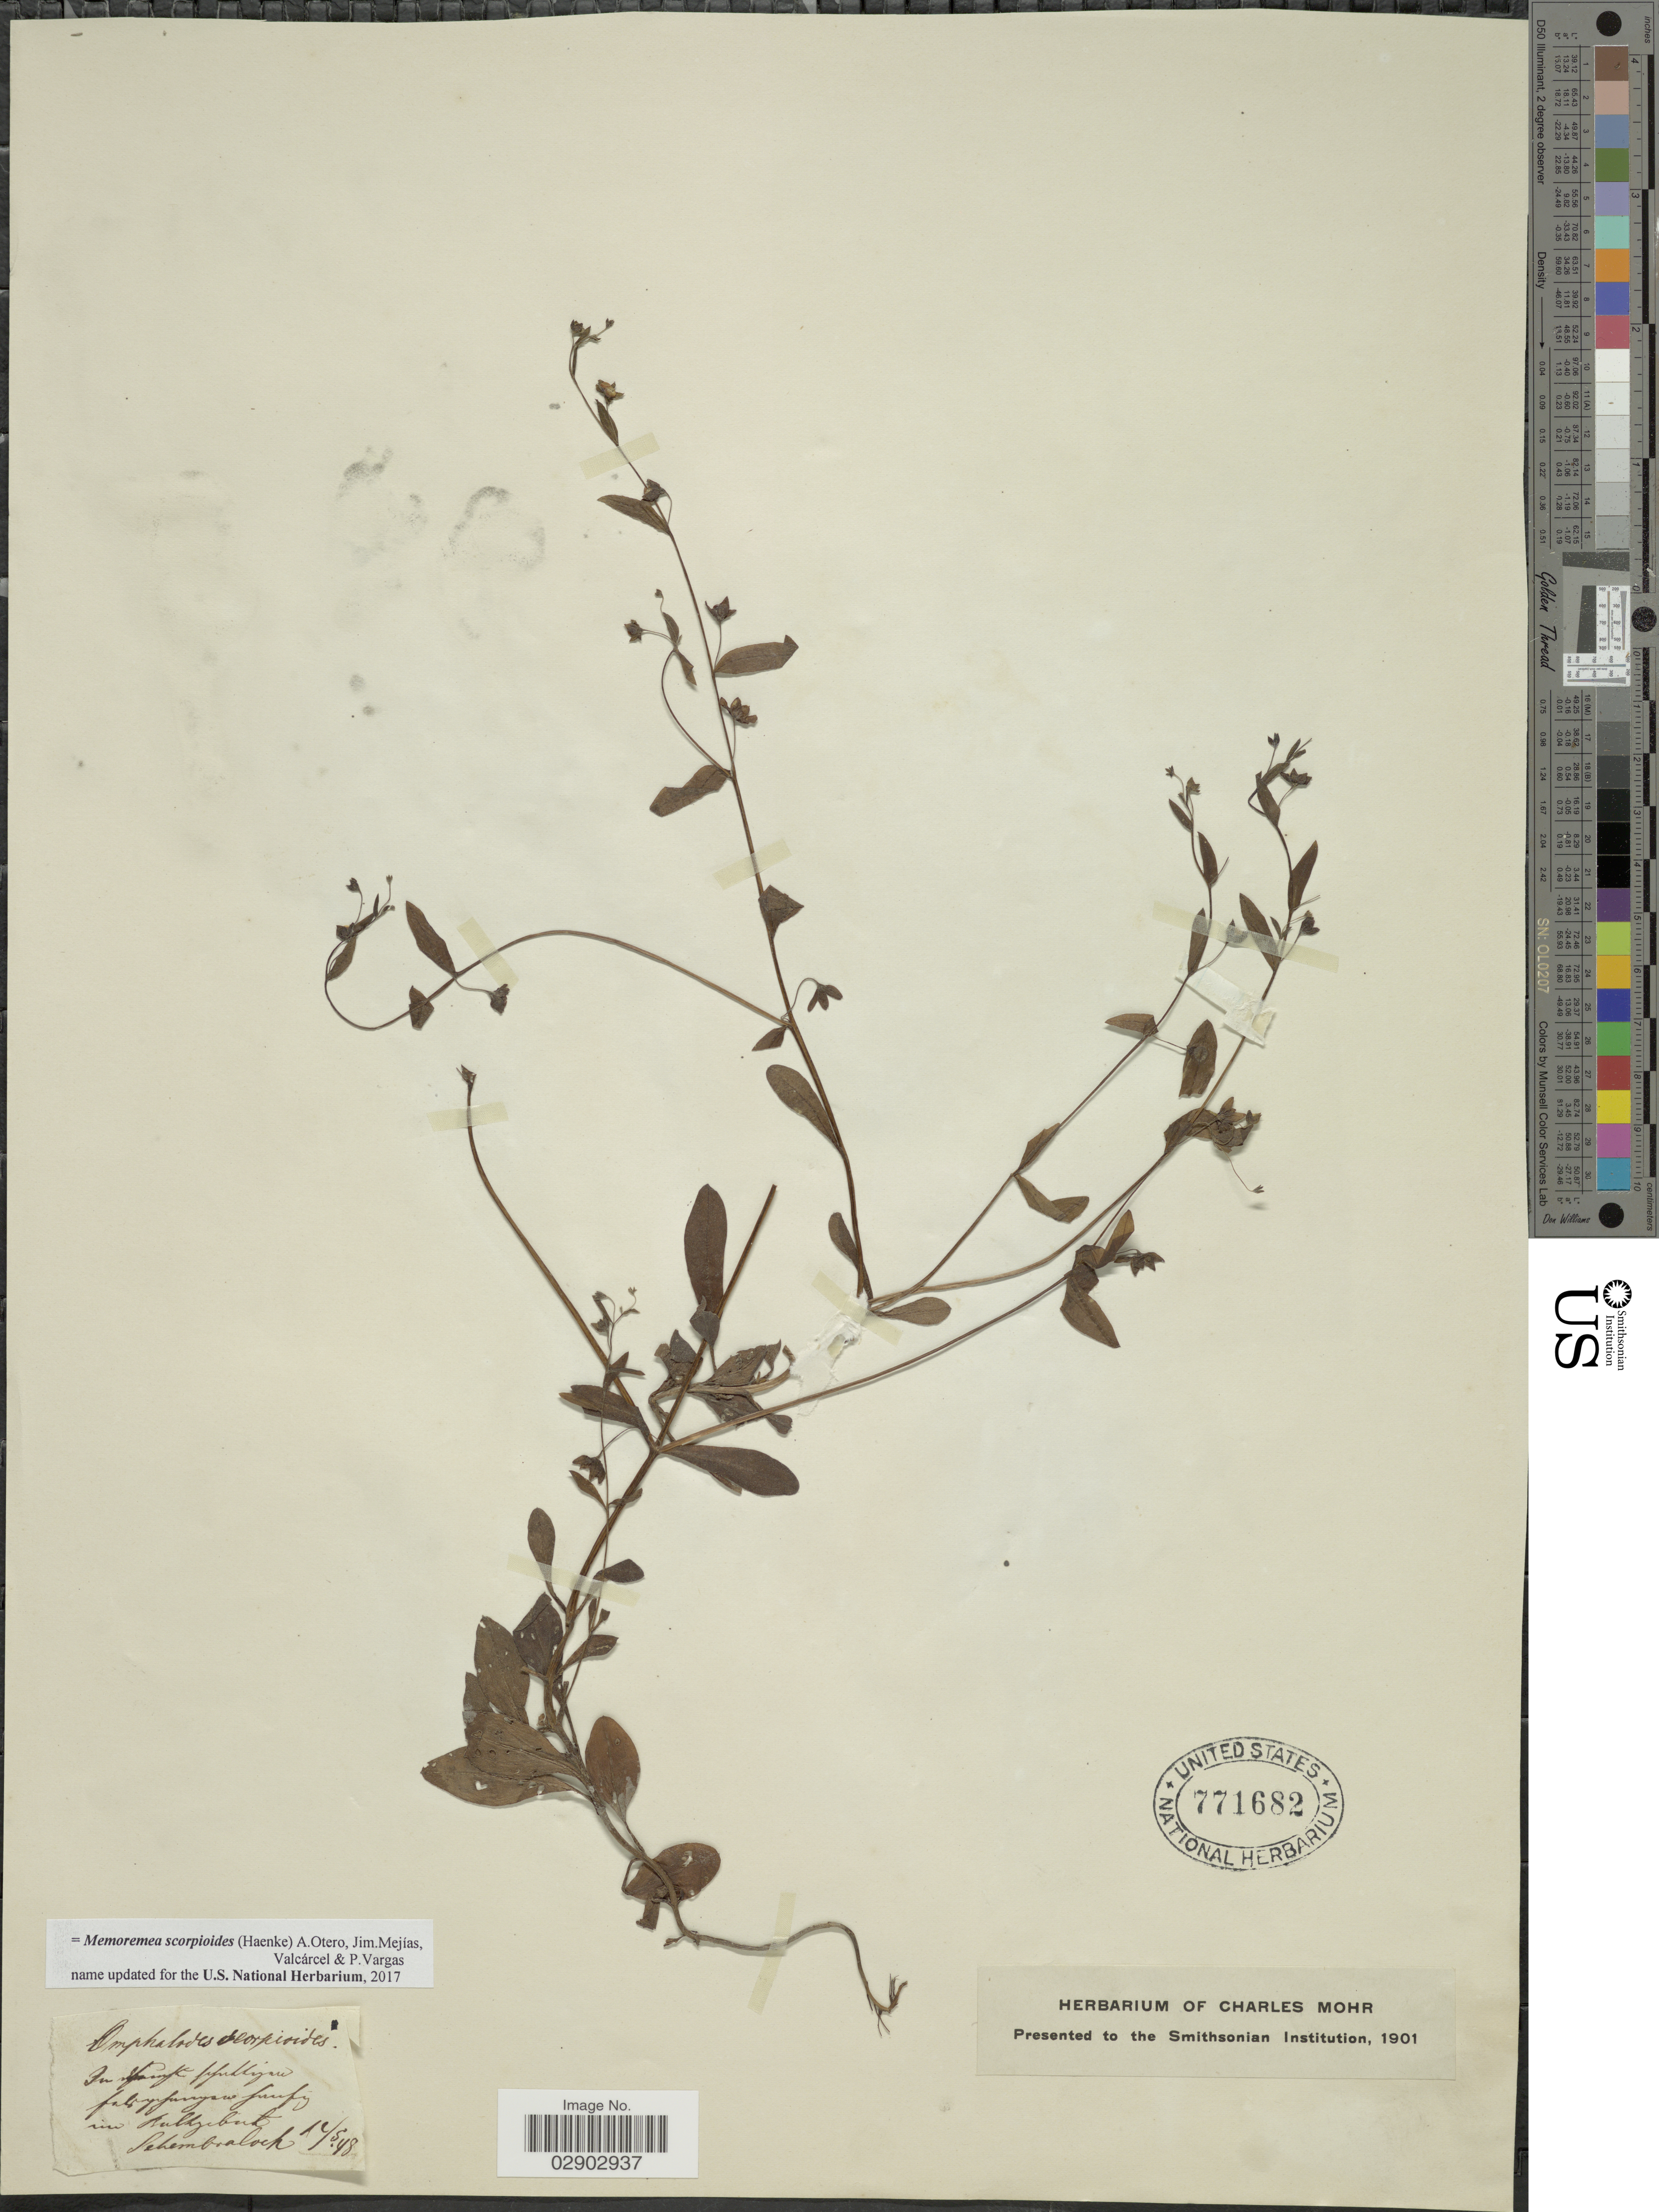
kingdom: Plantae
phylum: Tracheophyta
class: Magnoliopsida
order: Boraginales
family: Boraginaceae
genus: Memoremea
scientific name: Memoremea scorpioides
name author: (Haenke) A.Otero et al.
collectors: Schembraloch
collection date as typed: Transcribed d/m/y: 12/5/48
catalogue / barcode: US 771682